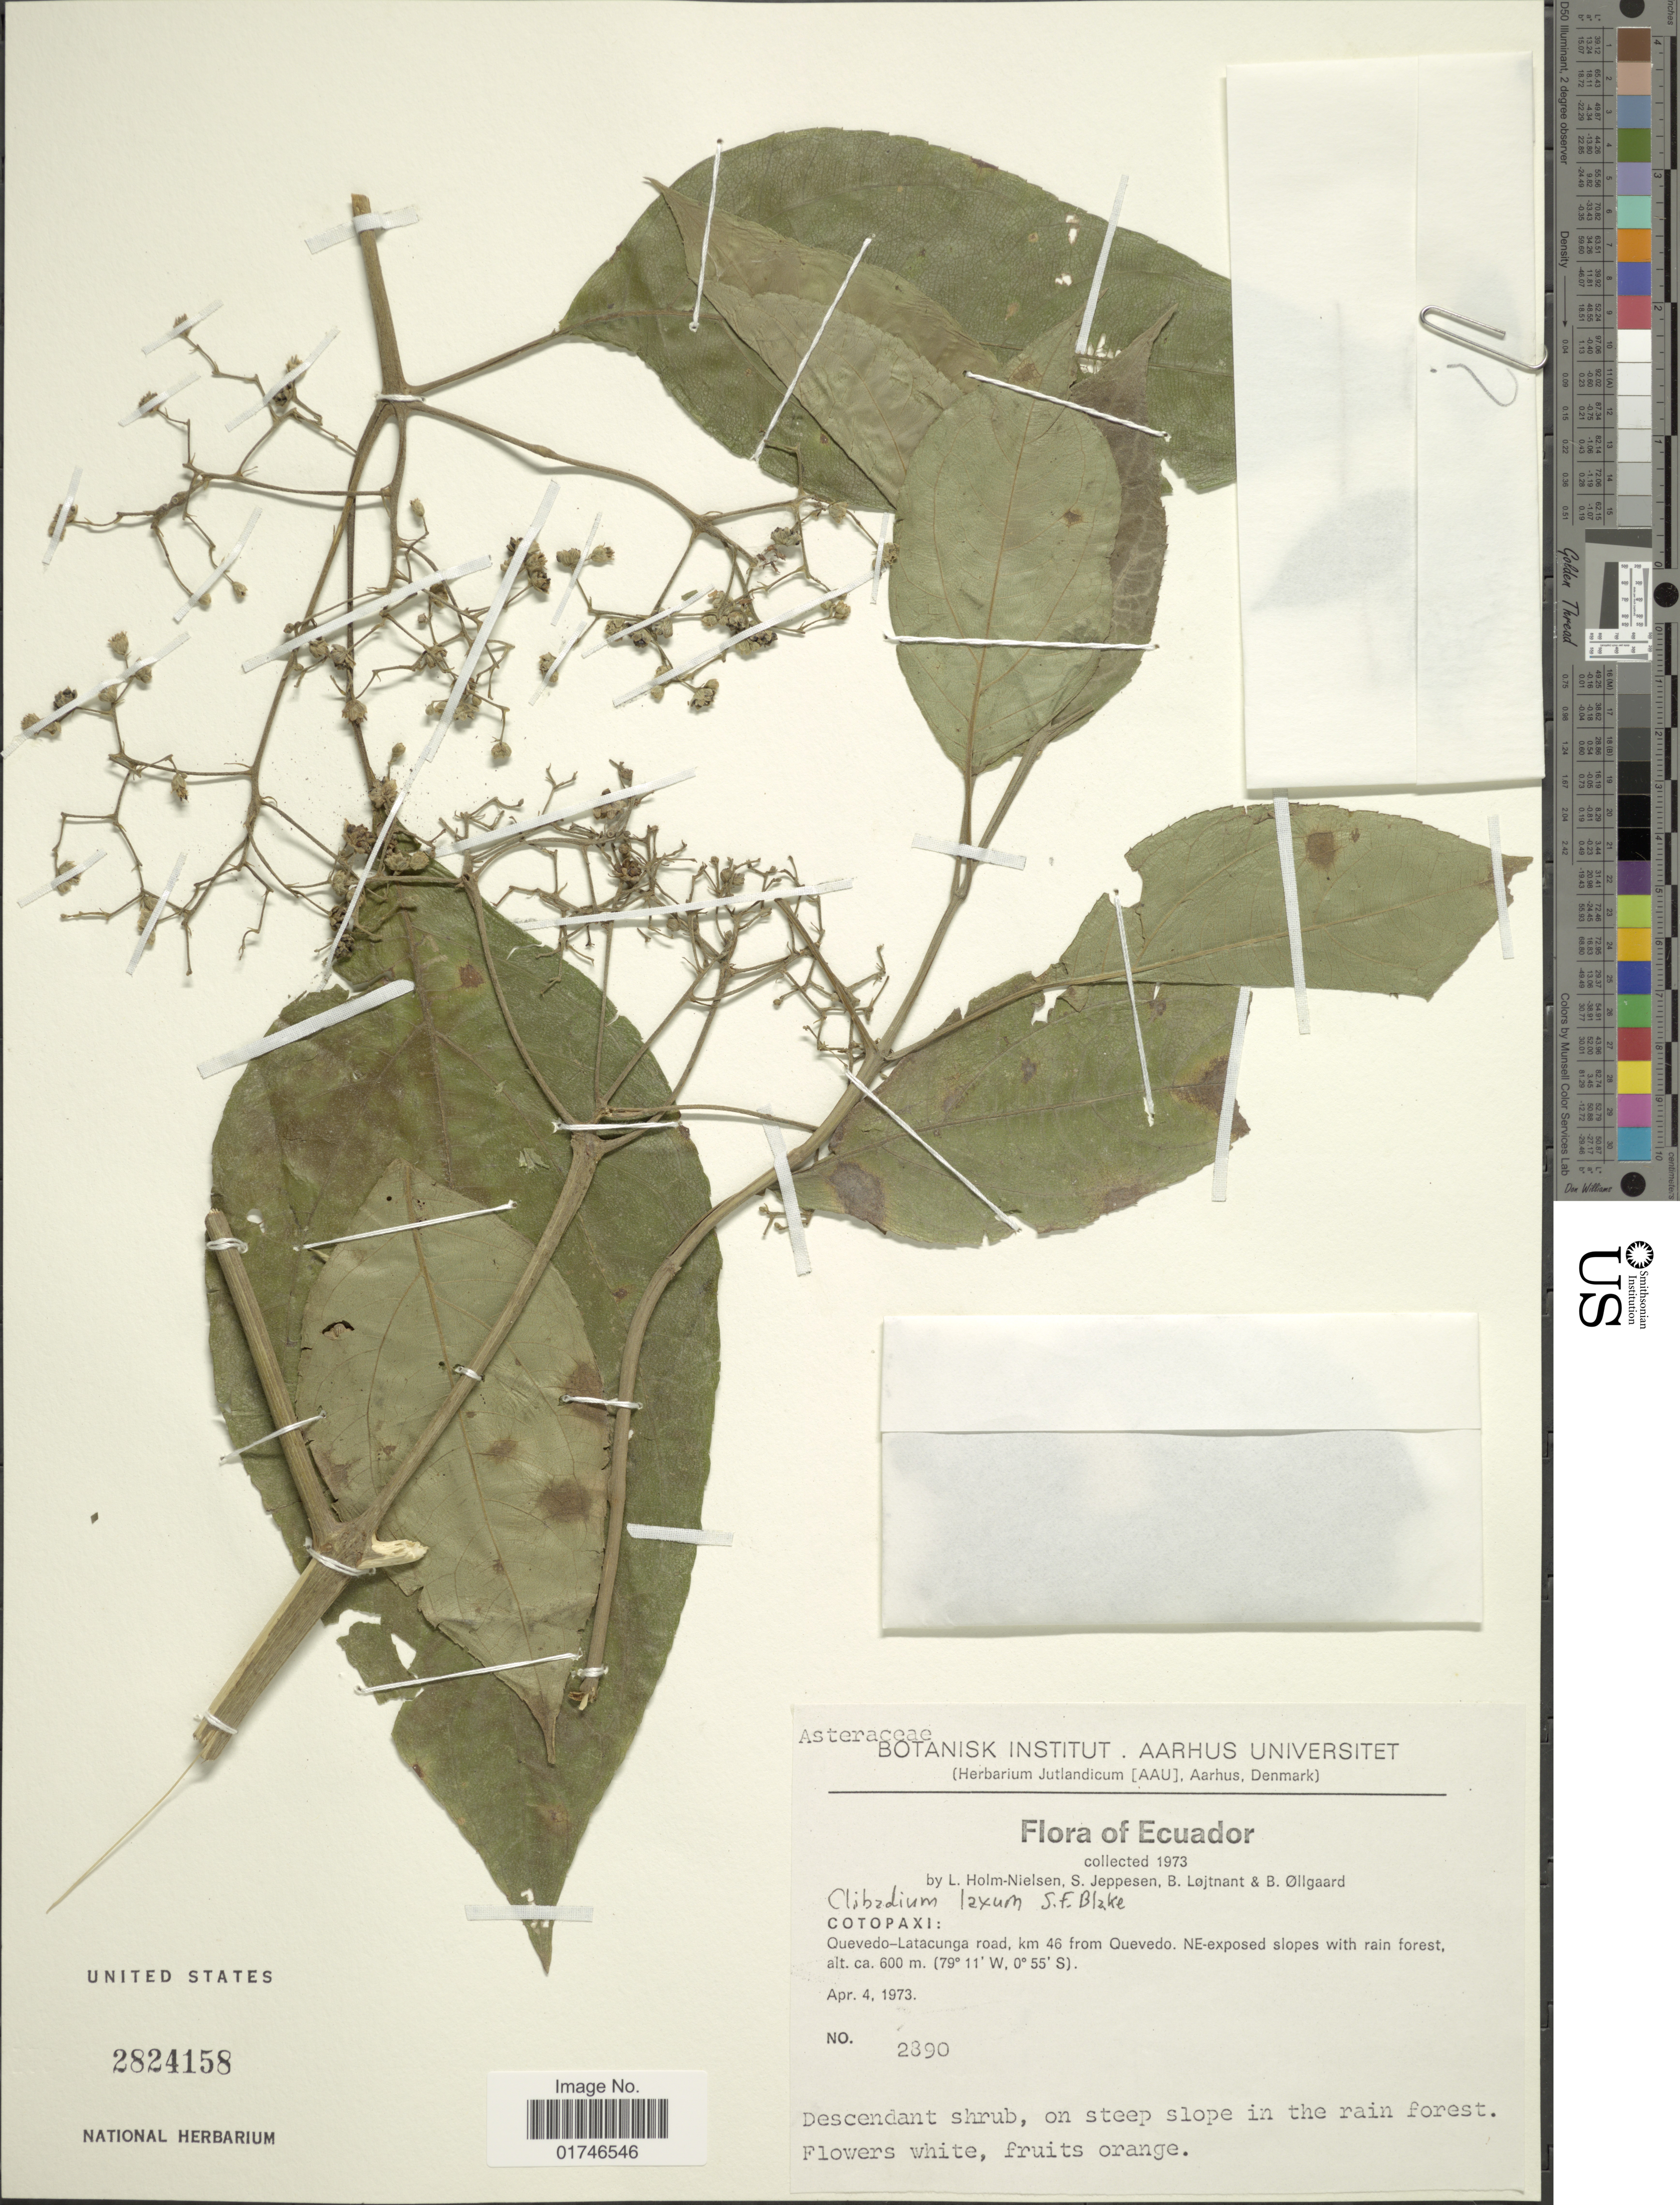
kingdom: Plantae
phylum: Tracheophyta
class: Magnoliopsida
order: Asterales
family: Asteraceae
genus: Clibadium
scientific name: Clibadium laxum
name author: S.F. Blake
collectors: L. B. Holm-Nielsen, B. Löjtnant & B. Øllgaard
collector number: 2890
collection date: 1973-04-04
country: Ecuador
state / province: Cotopaxi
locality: Cotoaxi:Quevedo - Latacunga road, km 46 from Quevedo. NE-exposed slopes with rain forest.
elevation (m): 600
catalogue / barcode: US 2824158